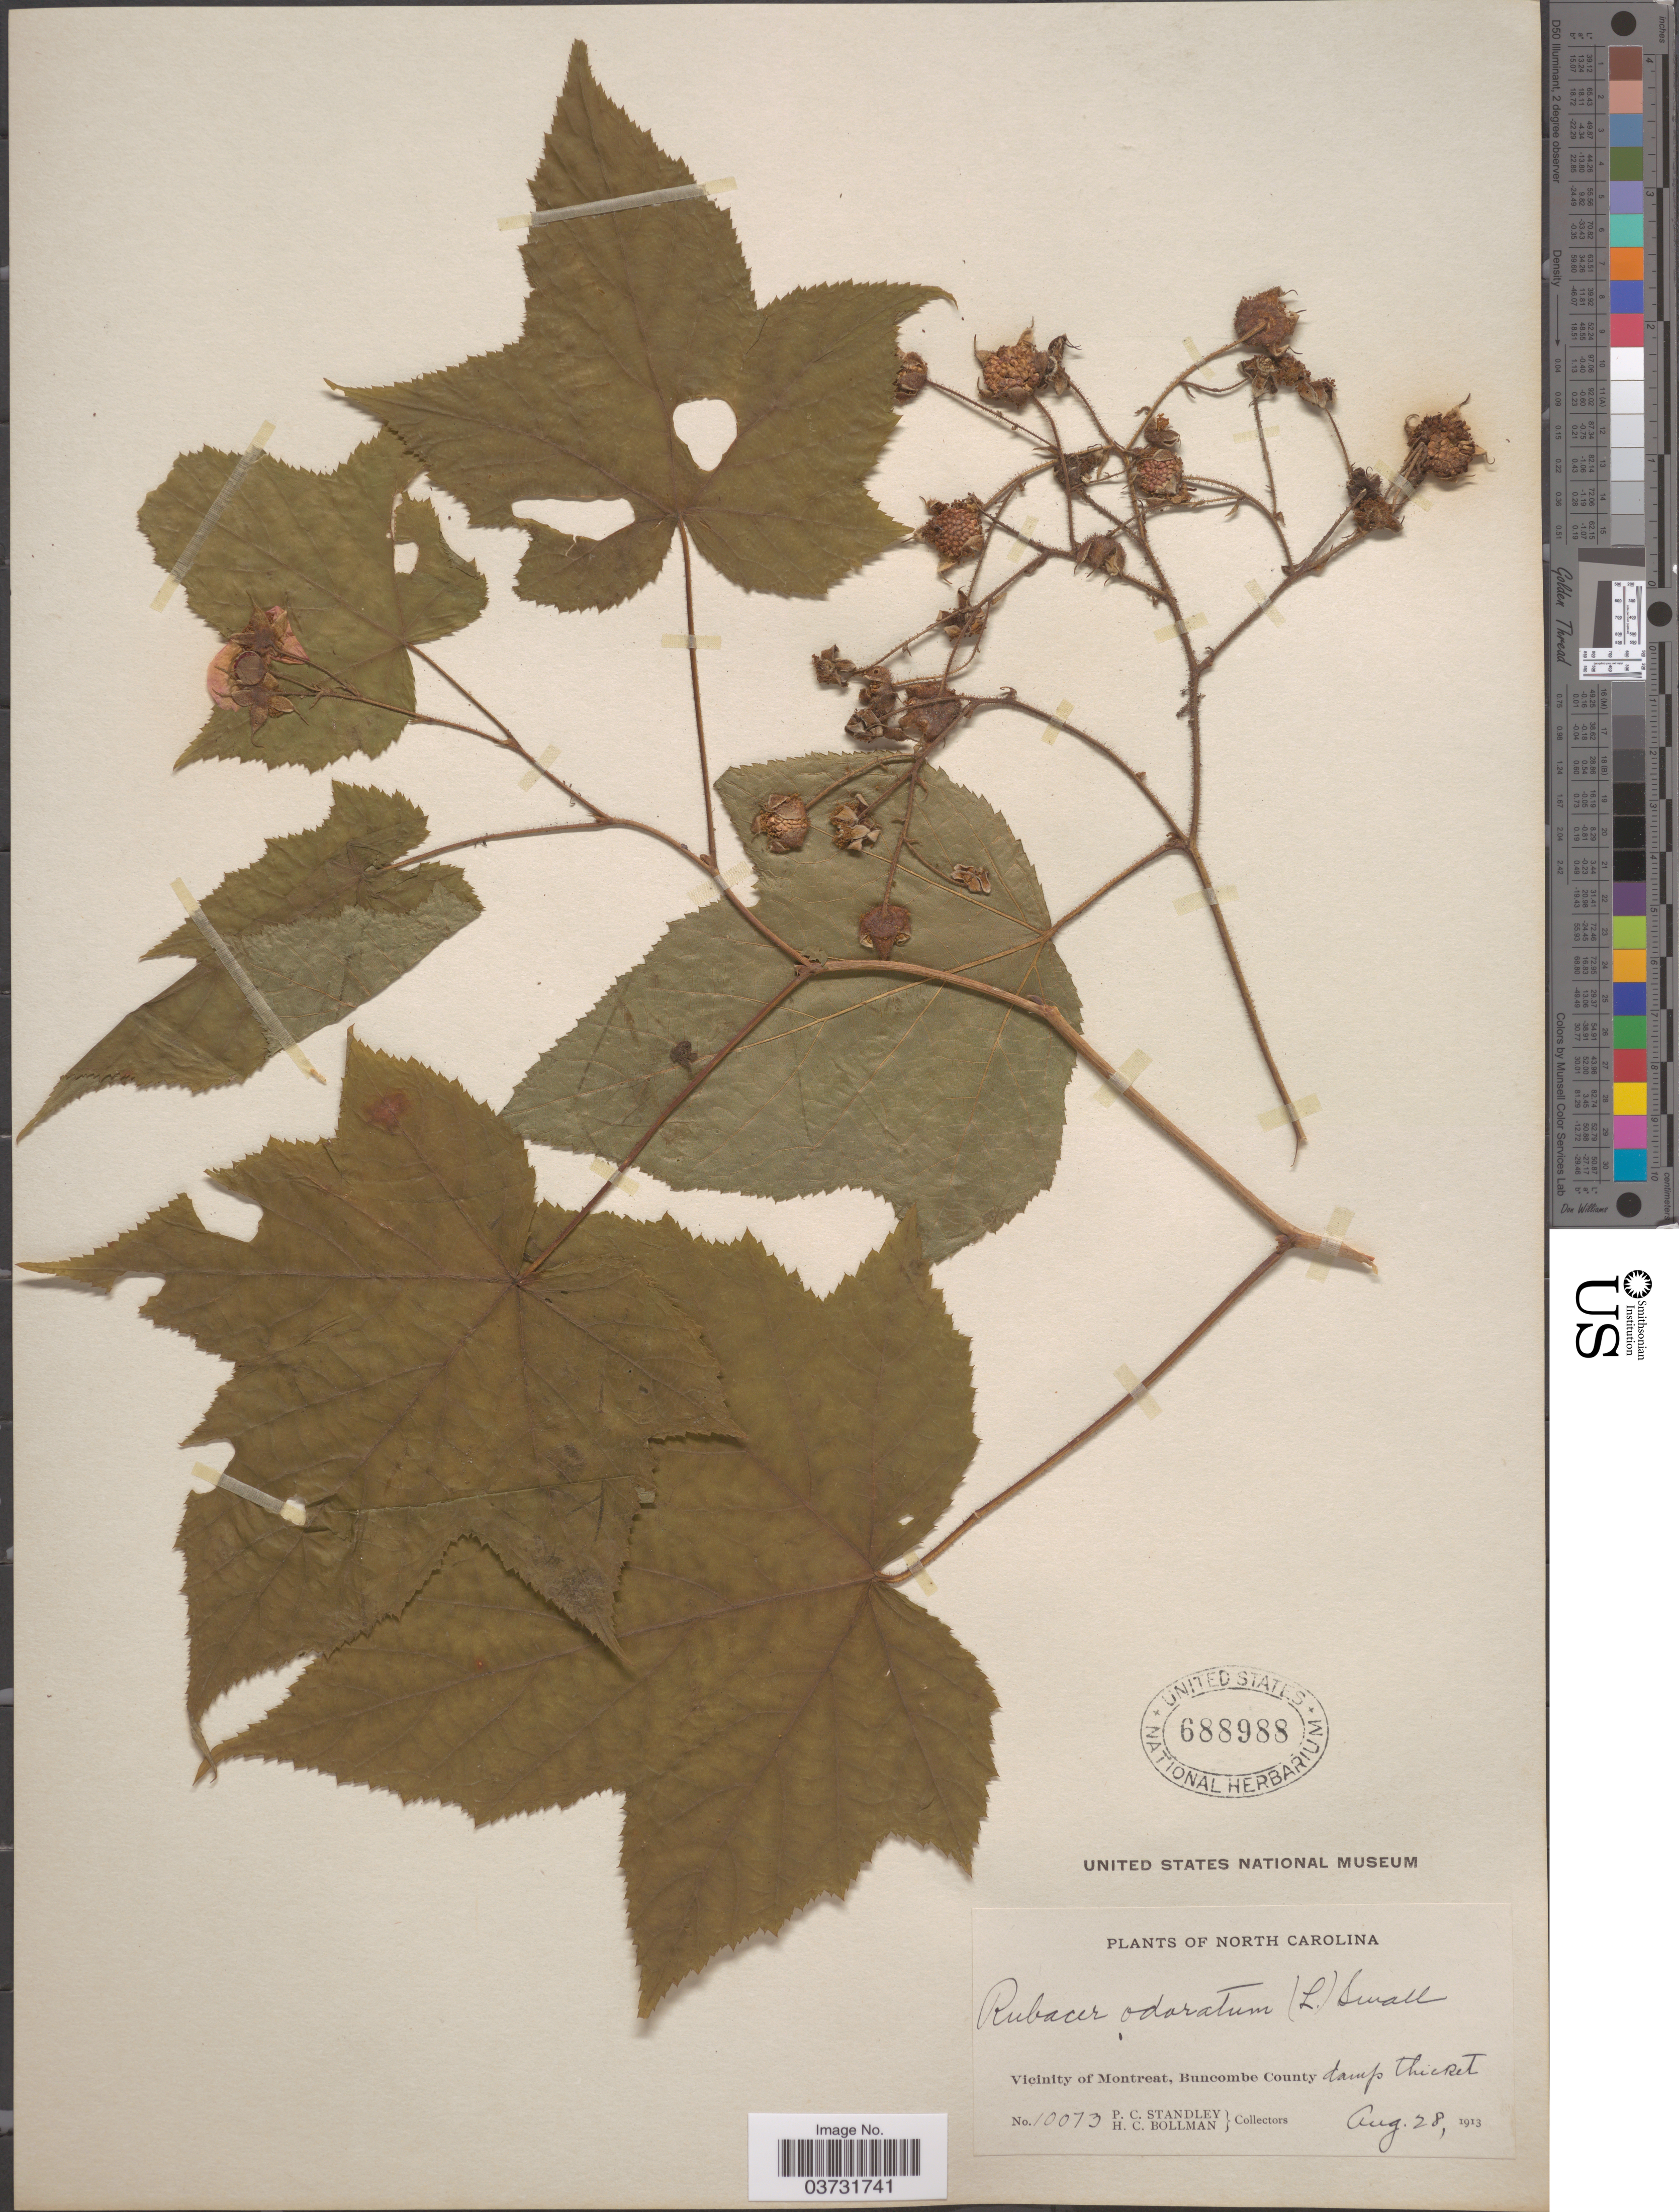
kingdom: Plantae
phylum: Tracheophyta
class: Magnoliopsida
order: Rosales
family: Rosaceae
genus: Rubus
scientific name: Rubus odoratus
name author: L.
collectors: P. C. Standley & H. C. Bollman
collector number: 10073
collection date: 1913-08-28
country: United States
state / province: North Carolina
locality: Vicinity of Montreat, Buncombe County.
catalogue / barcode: US 688988